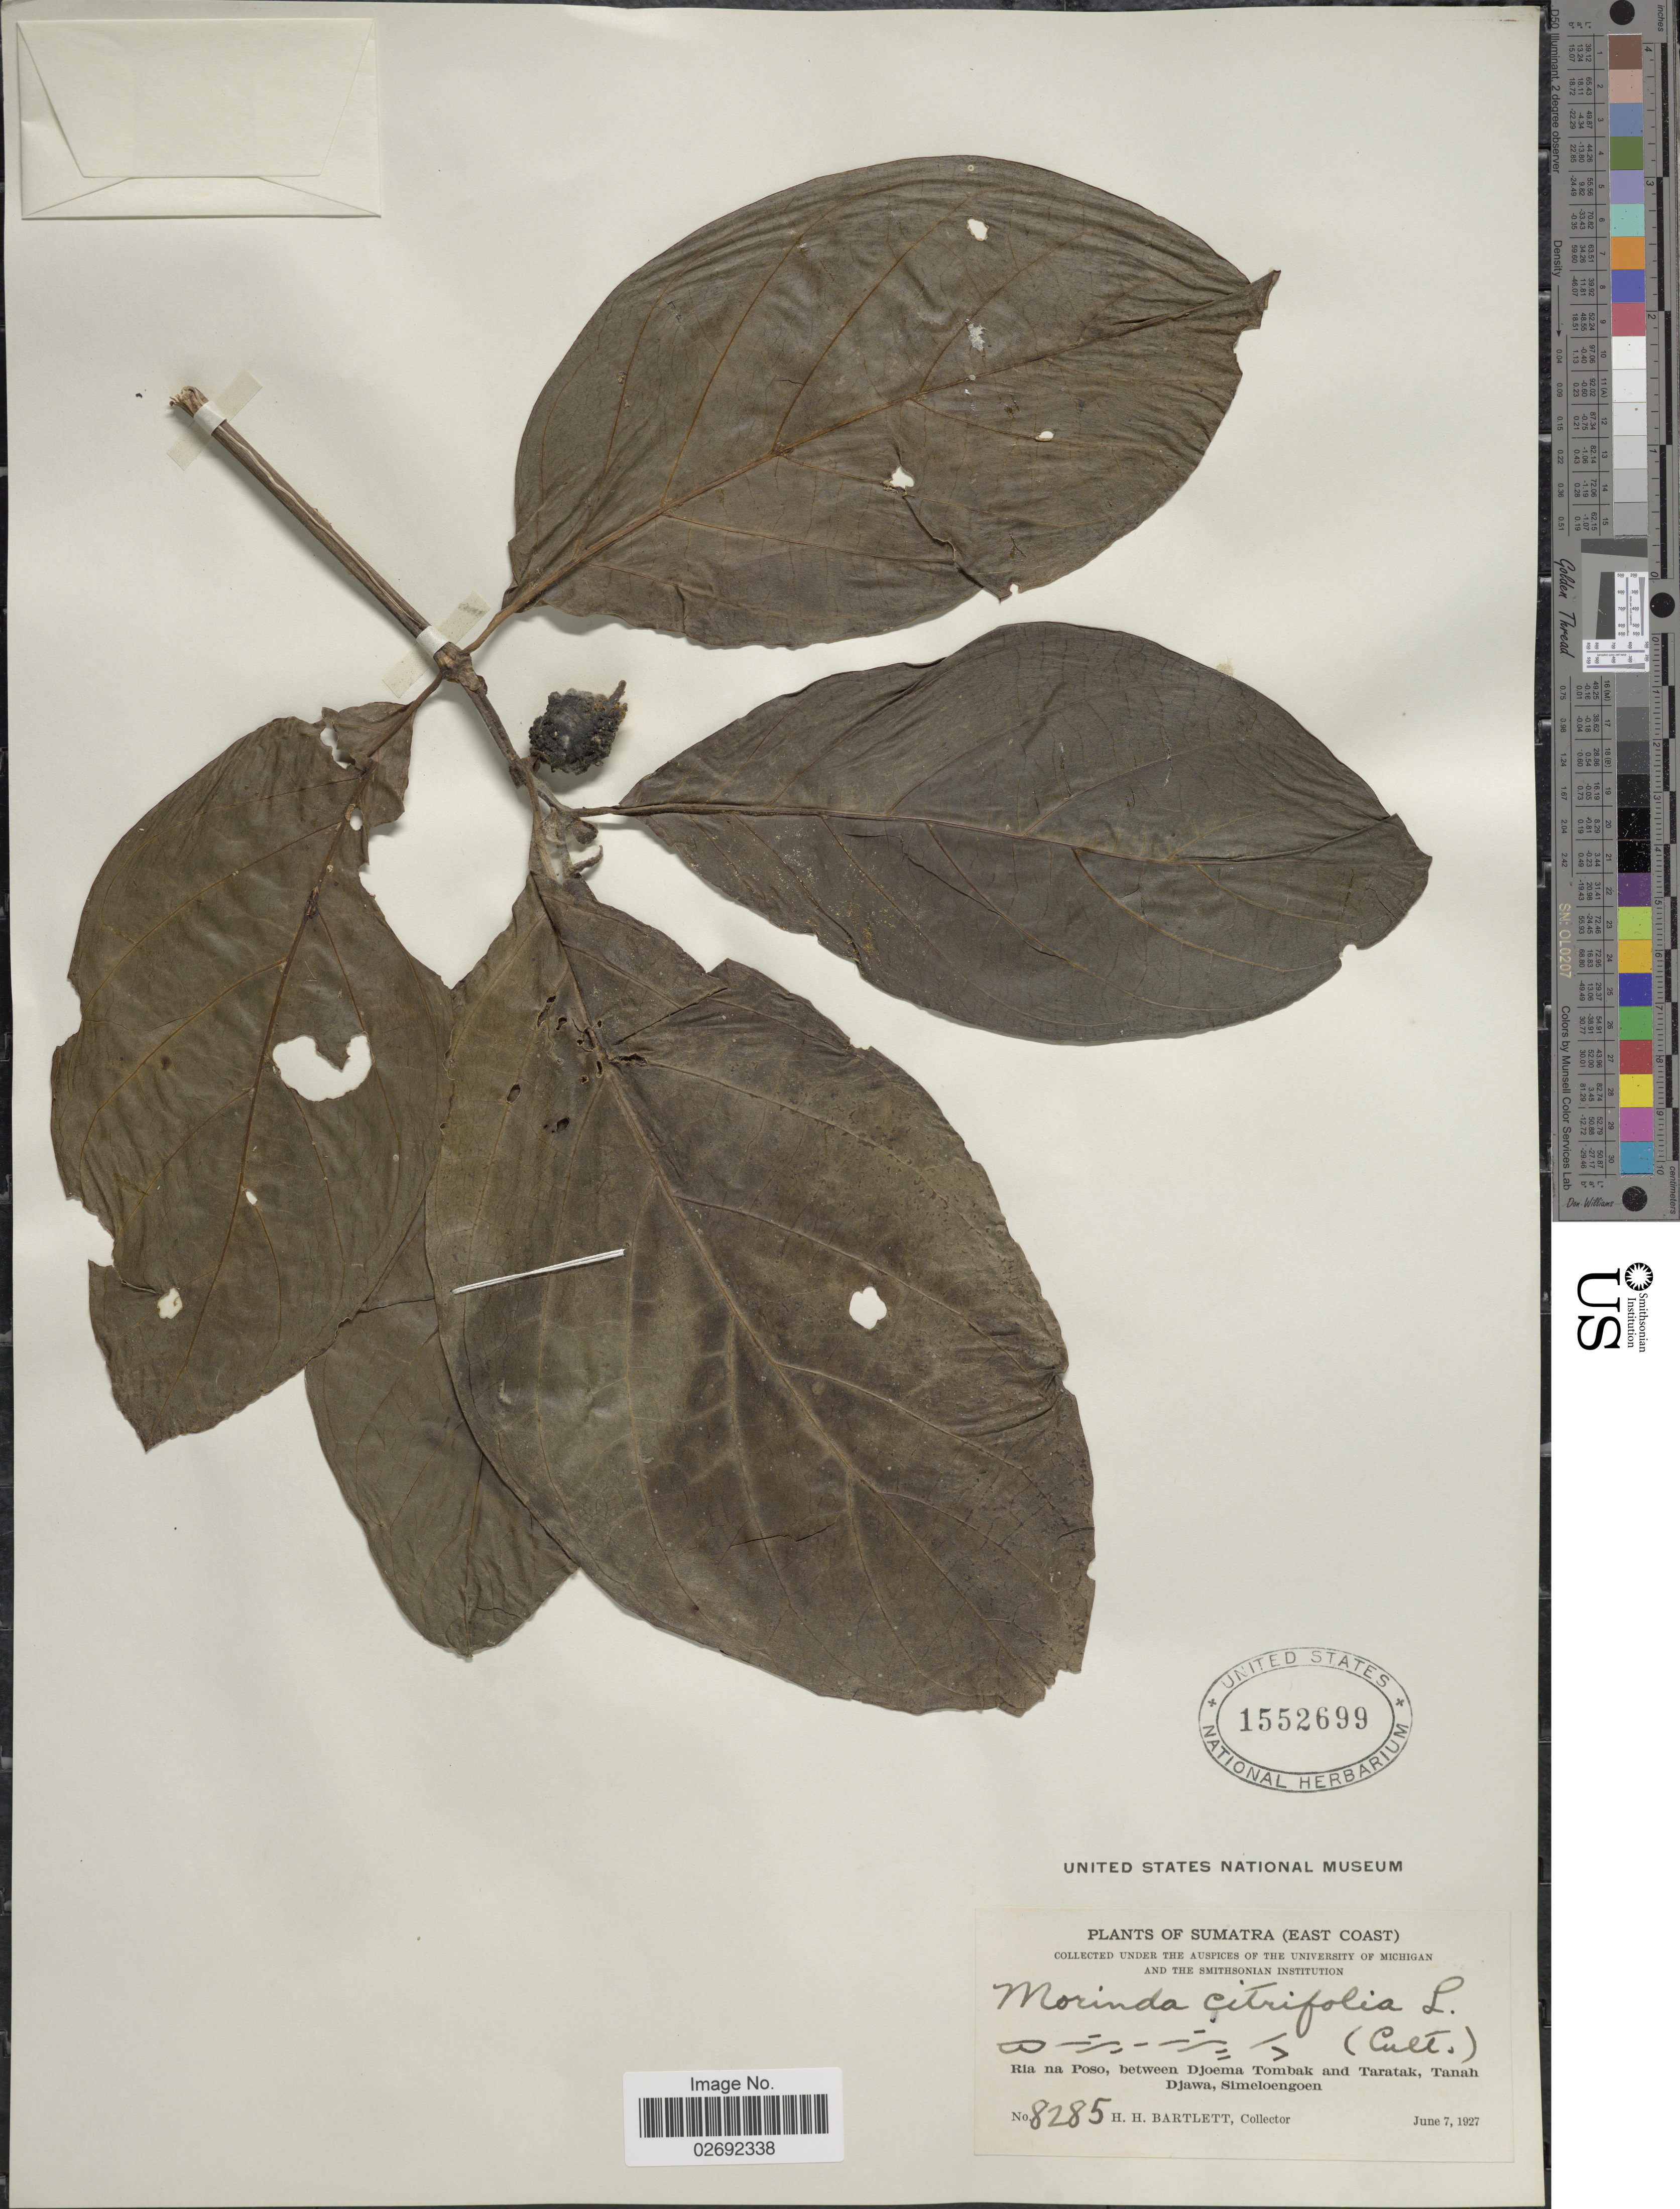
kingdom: Plantae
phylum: Tracheophyta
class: Magnoliopsida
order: Gentianales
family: Rubiaceae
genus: Morinda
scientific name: Morinda citrifolia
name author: L.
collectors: H. H. Bartlett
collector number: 8285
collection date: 1927-06-07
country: Indonesia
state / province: Sumatra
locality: (East Coast) Ria na Poso, between Djoema Tombak and Taratak, Tanah Djawa, Simeloengoen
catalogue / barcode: US 1552699